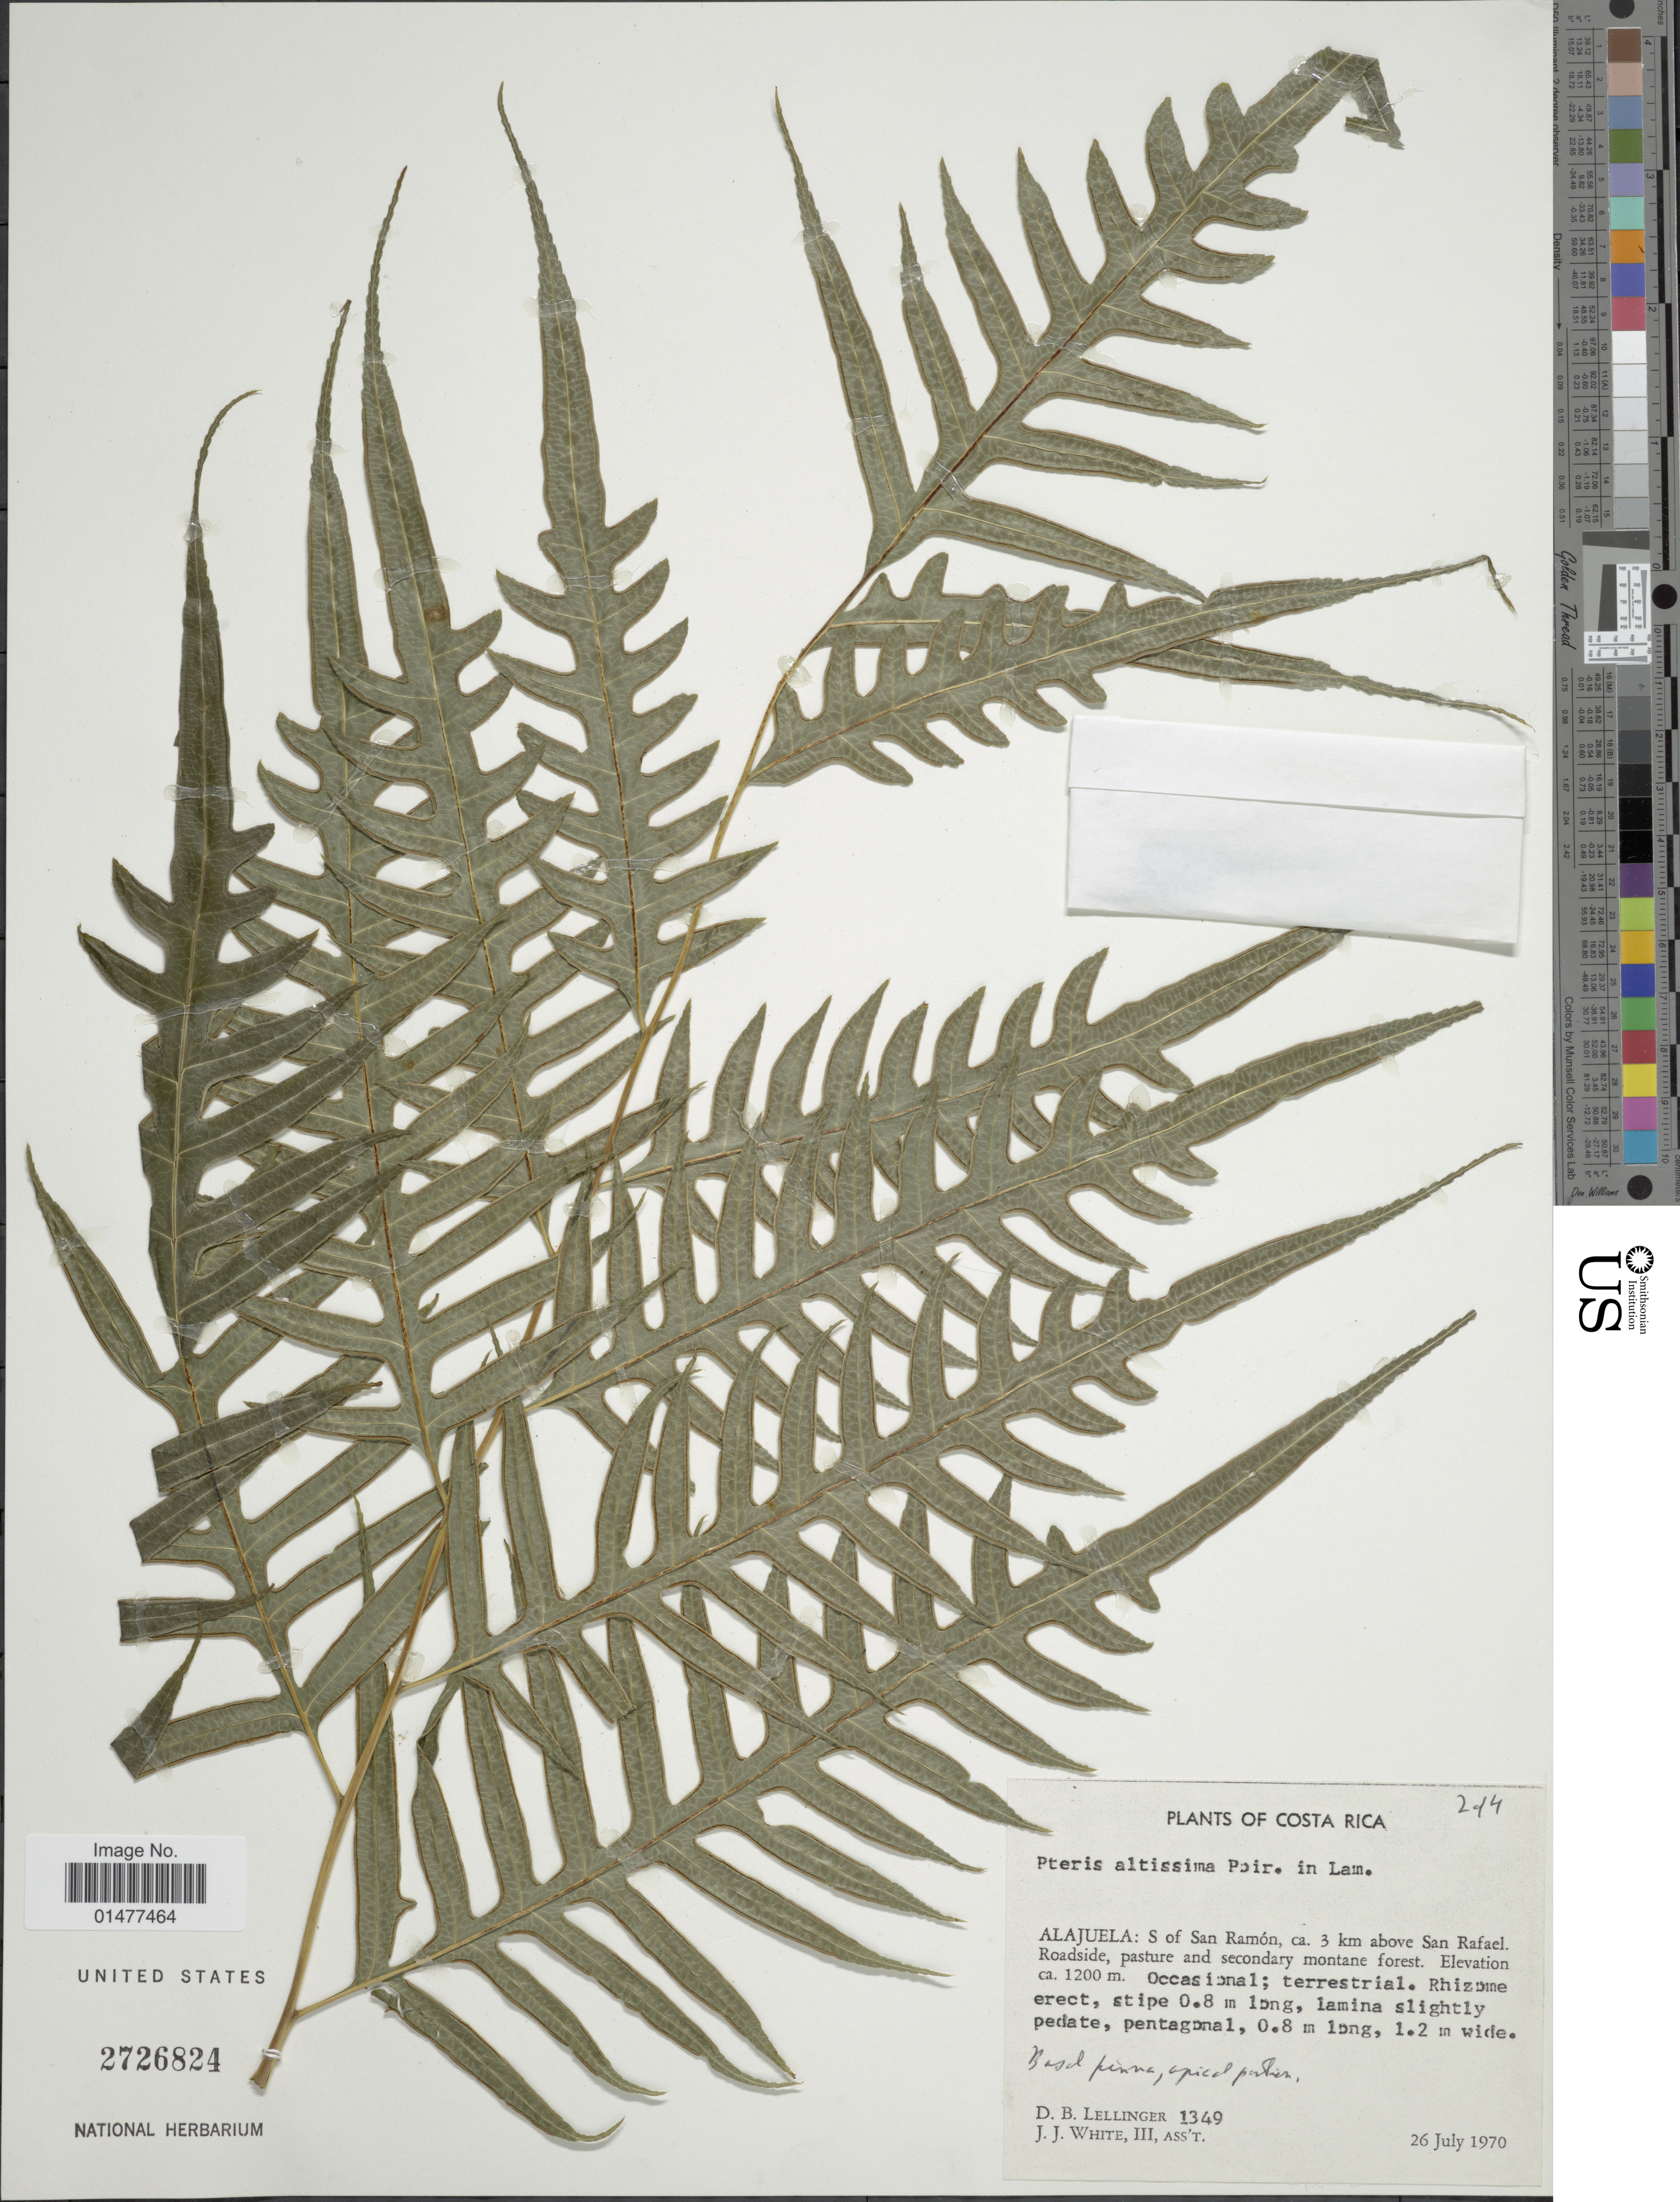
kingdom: Plantae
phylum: Tracheophyta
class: Polypodiopsida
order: Polypodiales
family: Pteridaceae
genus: Pteris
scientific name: Pteris altissima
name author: Poir.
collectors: D. B. Lellinger, J. J. White III & et al.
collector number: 1349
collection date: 1970-07-26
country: Costa Rica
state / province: Alajuela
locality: S of San Ramón, ca. 3 km above San Rafael. Roadside.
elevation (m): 1200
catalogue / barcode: US 2726824